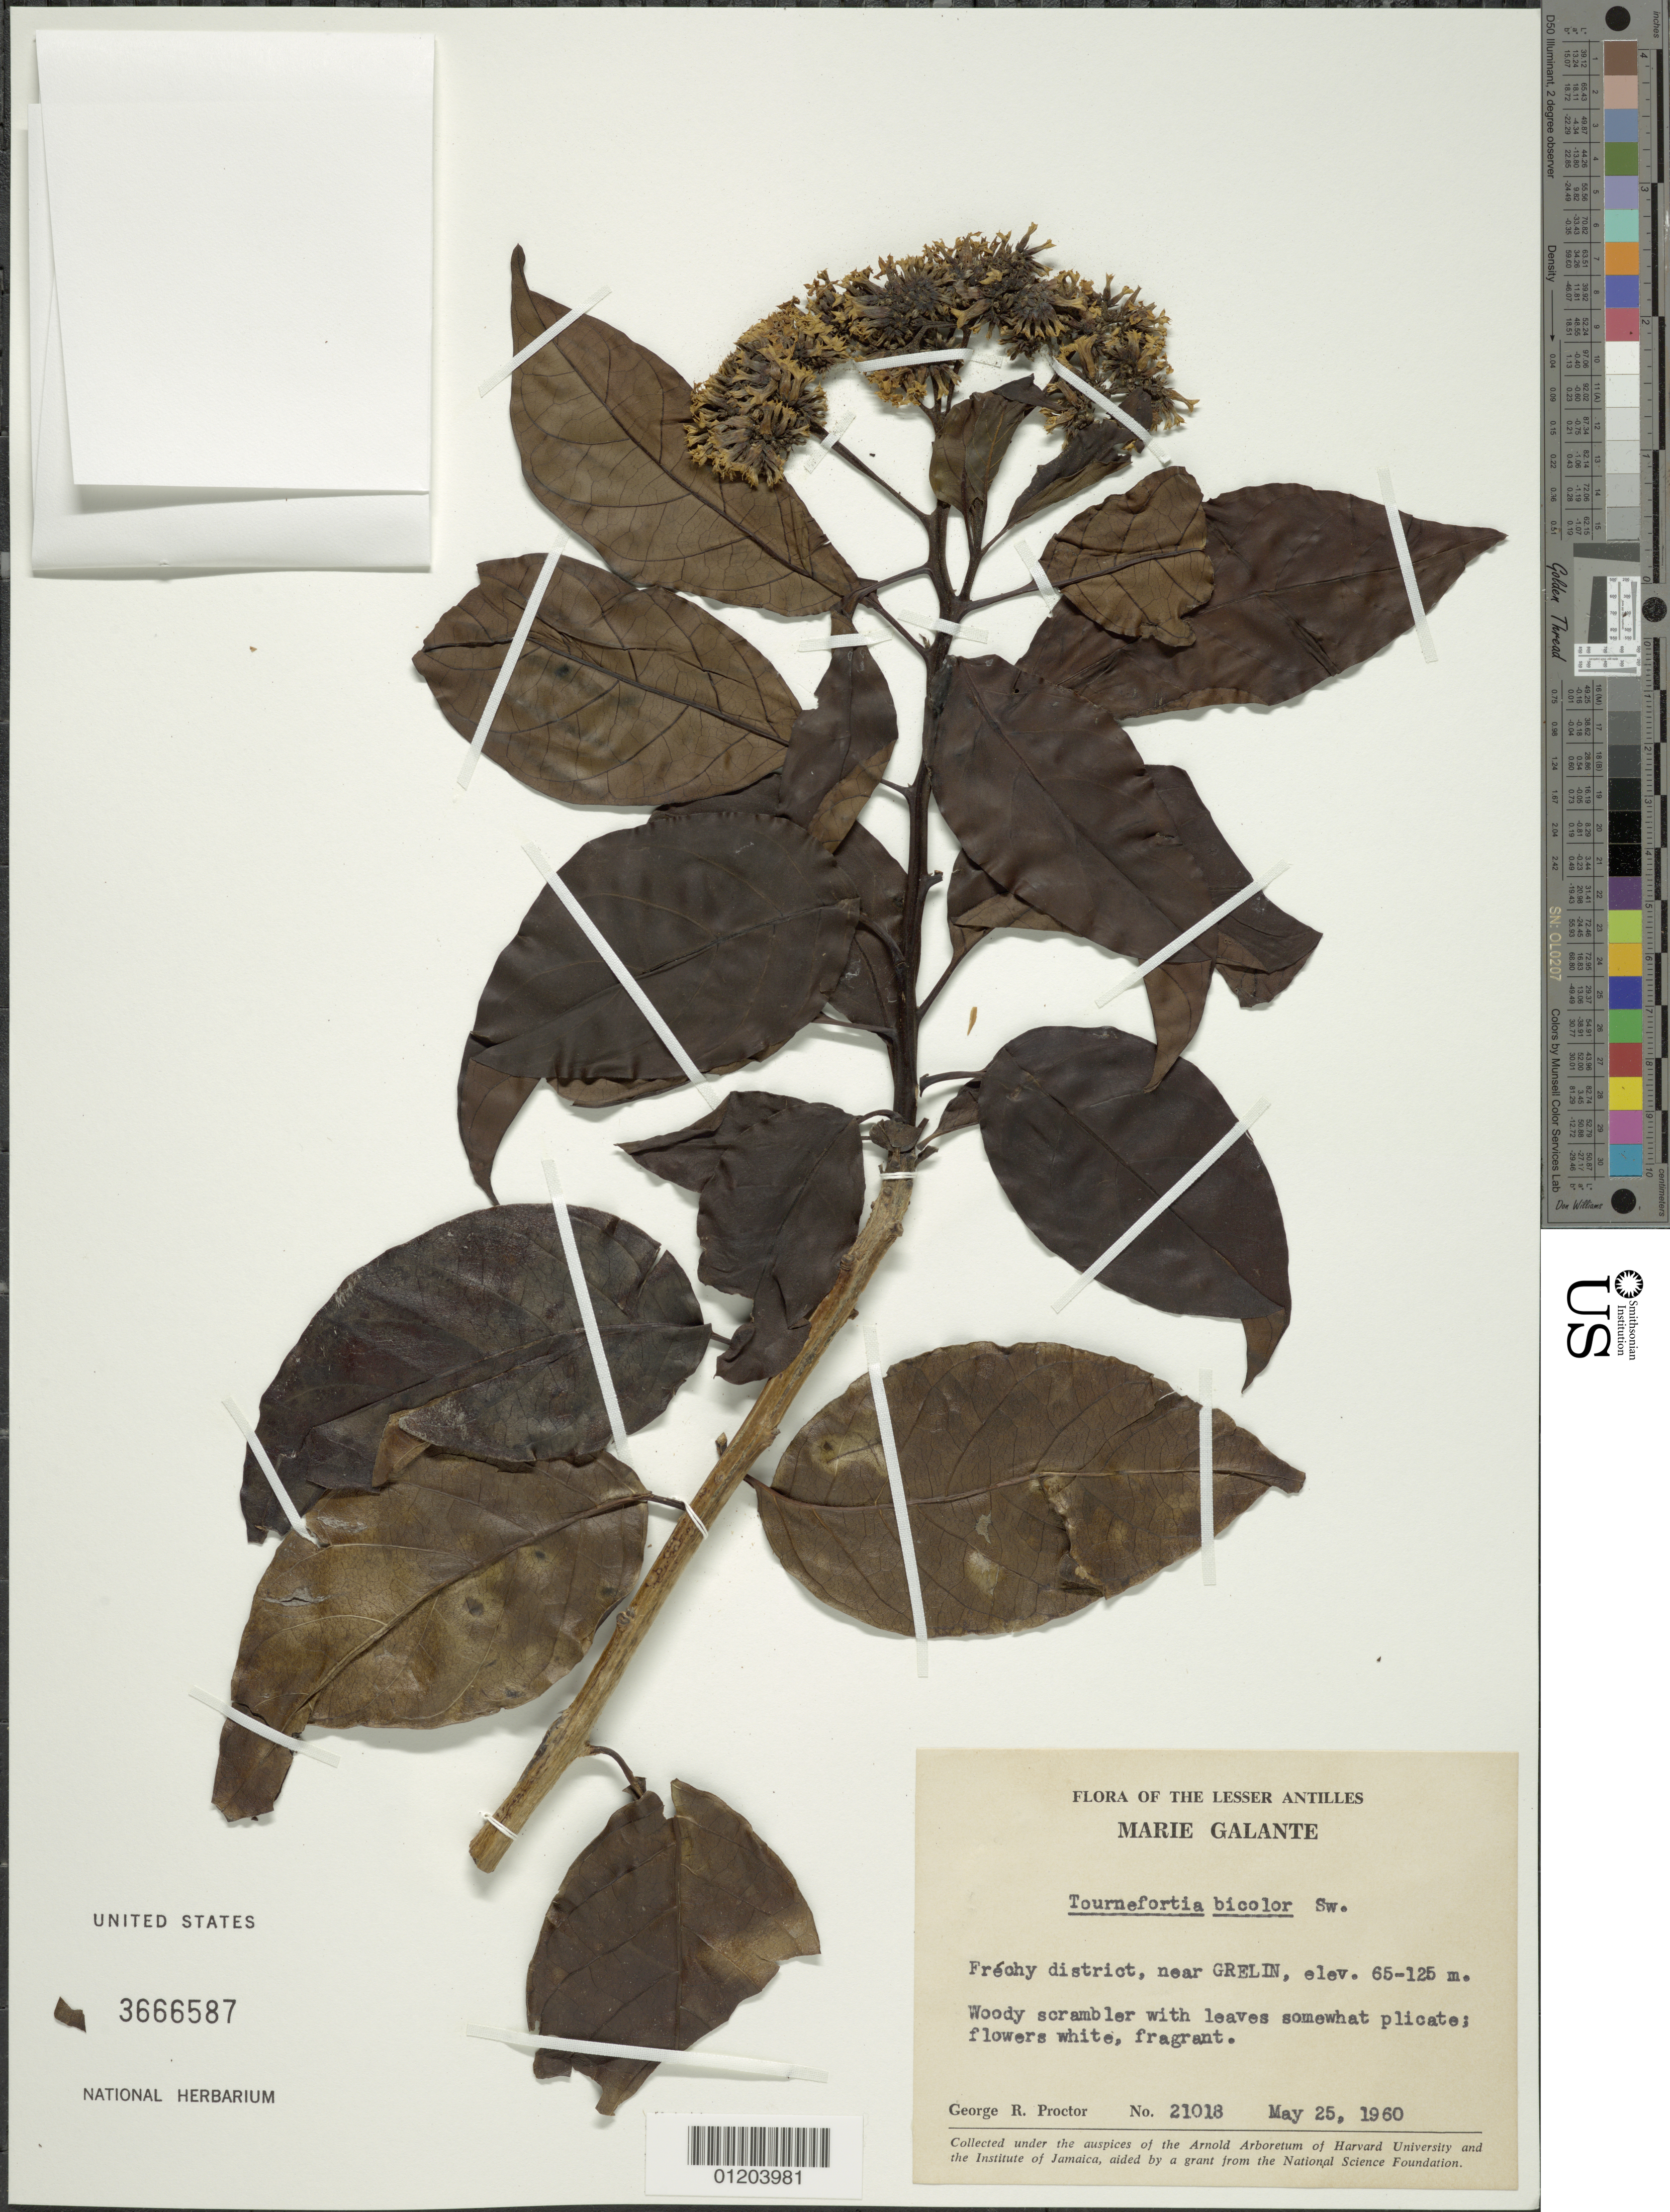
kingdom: Plantae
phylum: Tracheophyta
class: Magnoliopsida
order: Boraginales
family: Heliotropiaceae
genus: Tournefortia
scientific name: Tournefortia bicolor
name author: Sw.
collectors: G. R. Proctor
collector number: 21018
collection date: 1960-05-25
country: Guadeloupe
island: Marie Galante I.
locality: Fréchy District, near Grelin.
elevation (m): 20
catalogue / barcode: US 3666587